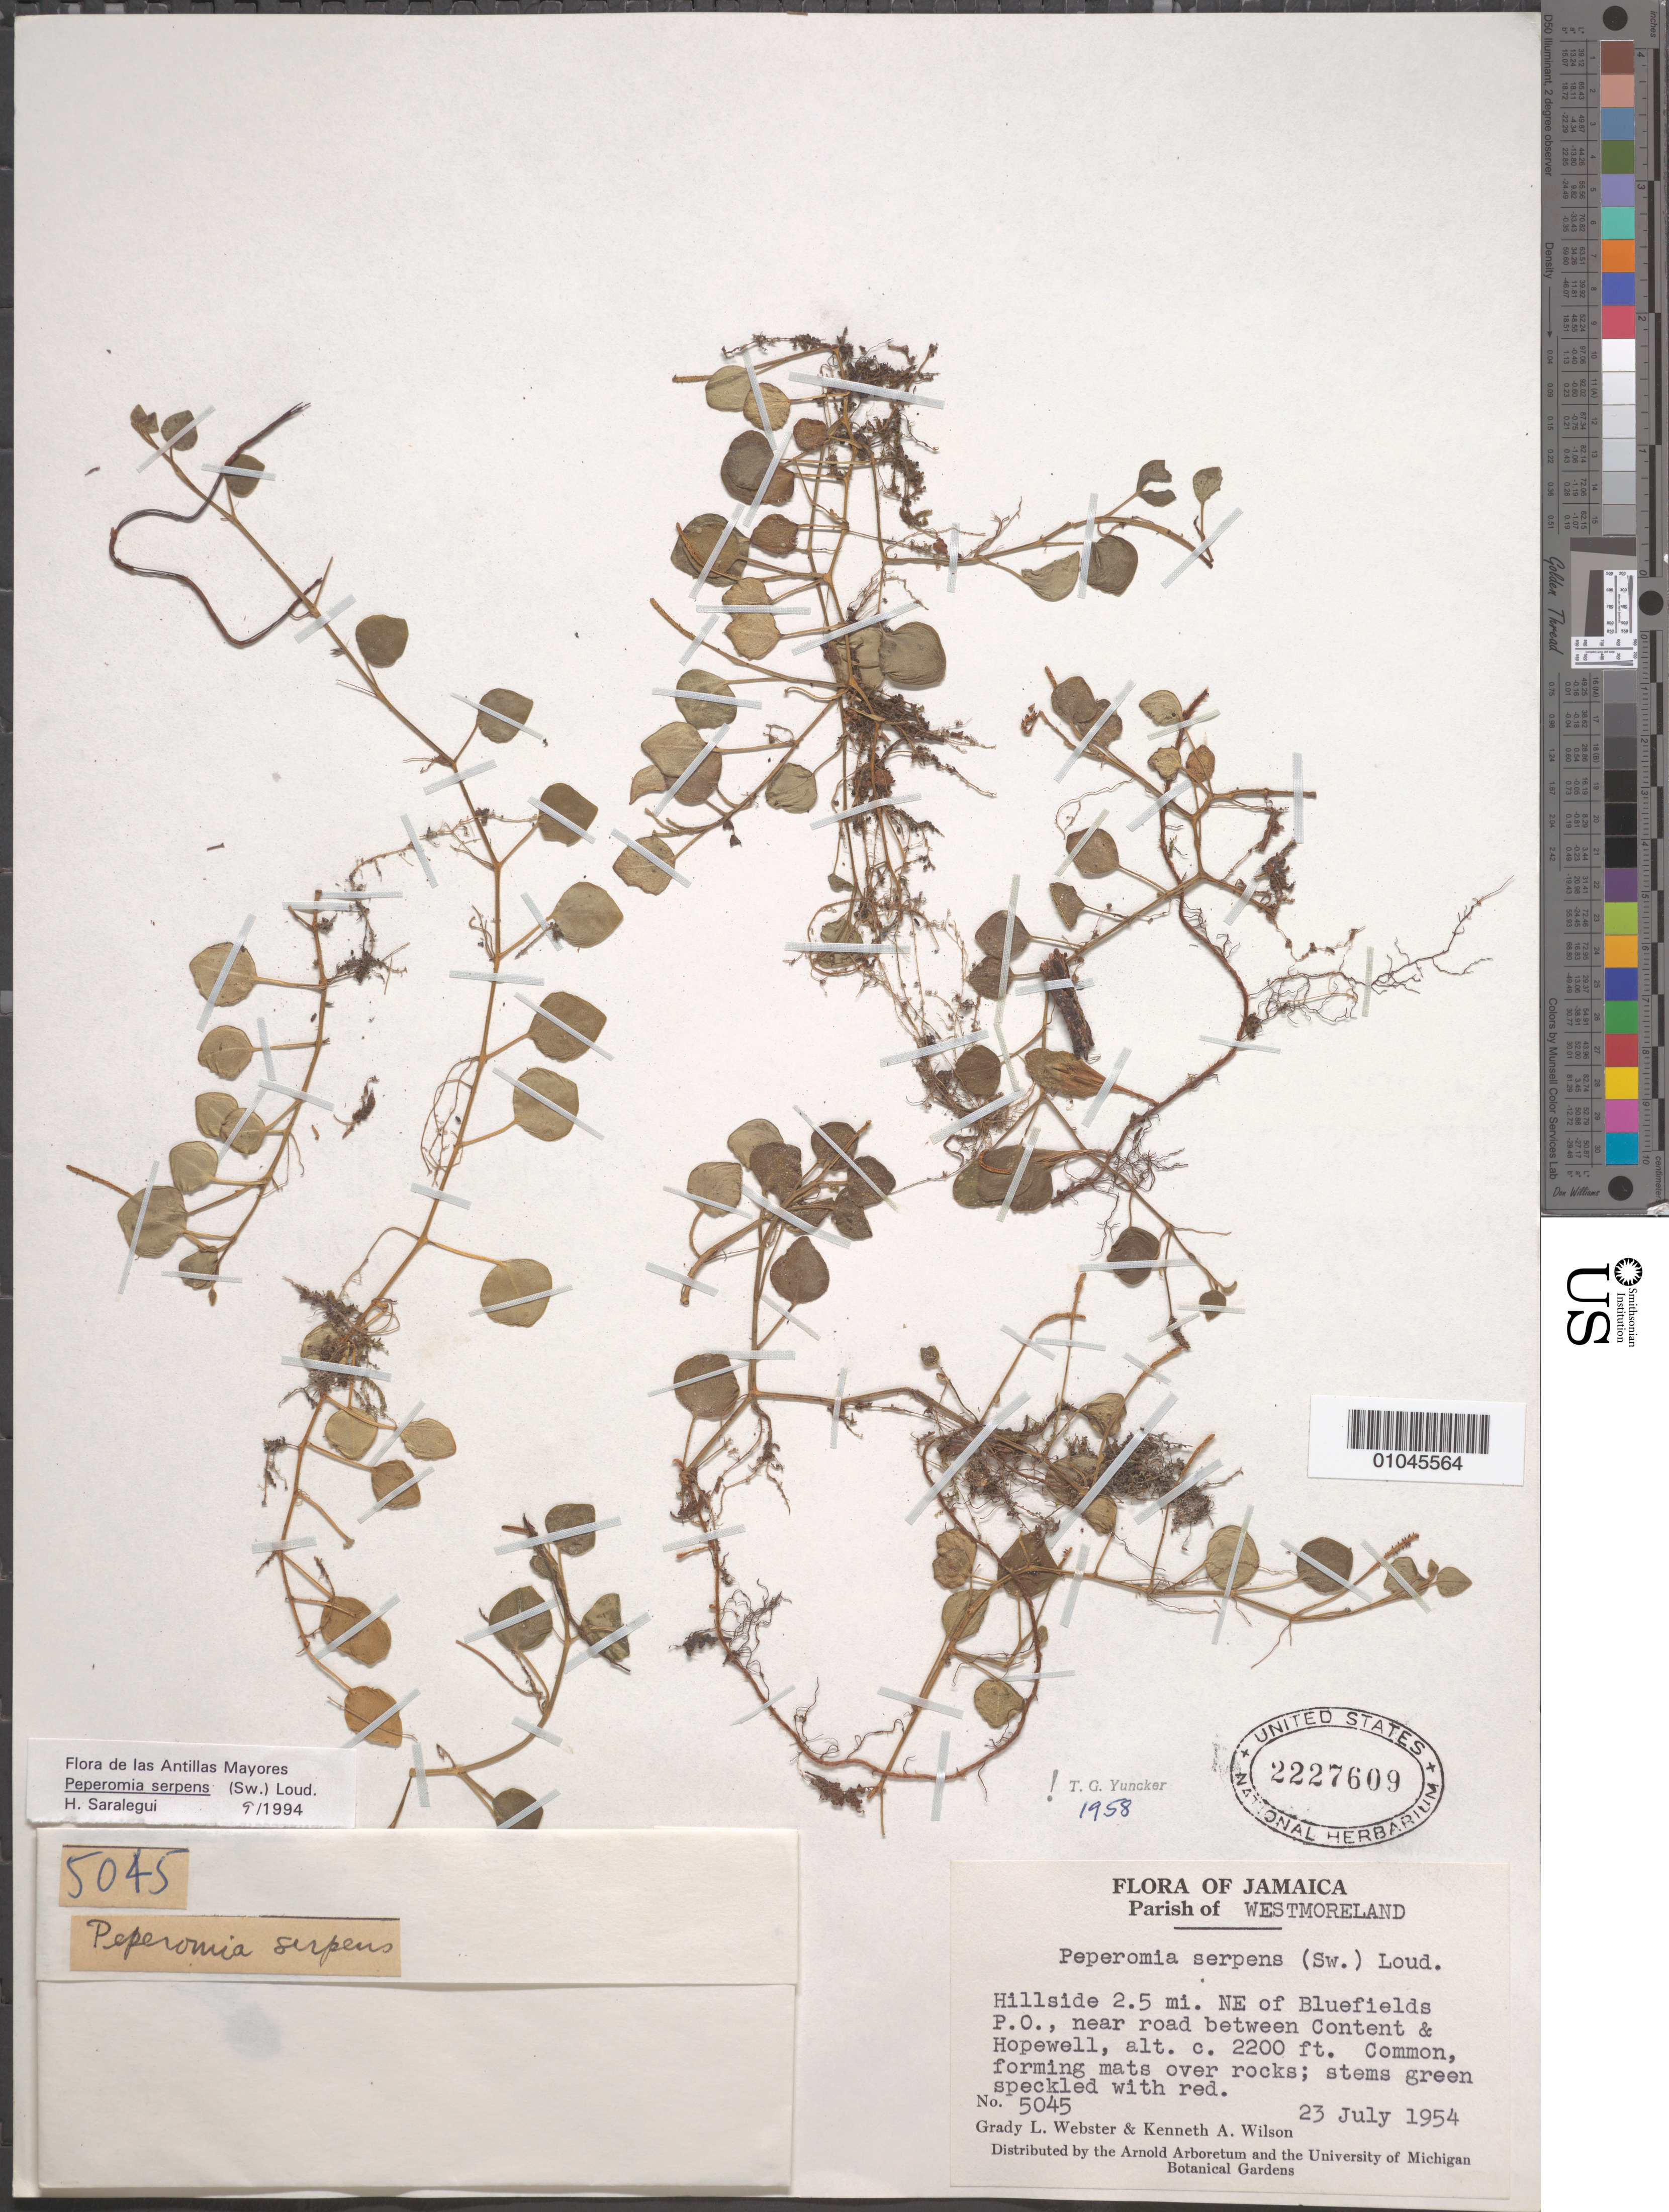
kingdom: Plantae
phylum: Tracheophyta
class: Magnoliopsida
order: Piperales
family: Piperaceae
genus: Peperomia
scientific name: Peperomia serpens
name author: (Sw.) Loudon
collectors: G. L. Webster & K. A. Wilson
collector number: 5045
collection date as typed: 23 Jul 1954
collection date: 1954-07-23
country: Jamaica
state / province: Westmoreland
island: Jamaica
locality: Hillside 2.5 miles. NE of Bluefields P.O., near road between Content and Hopewell. Common forming mats over rocks.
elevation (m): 671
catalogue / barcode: US 2227609